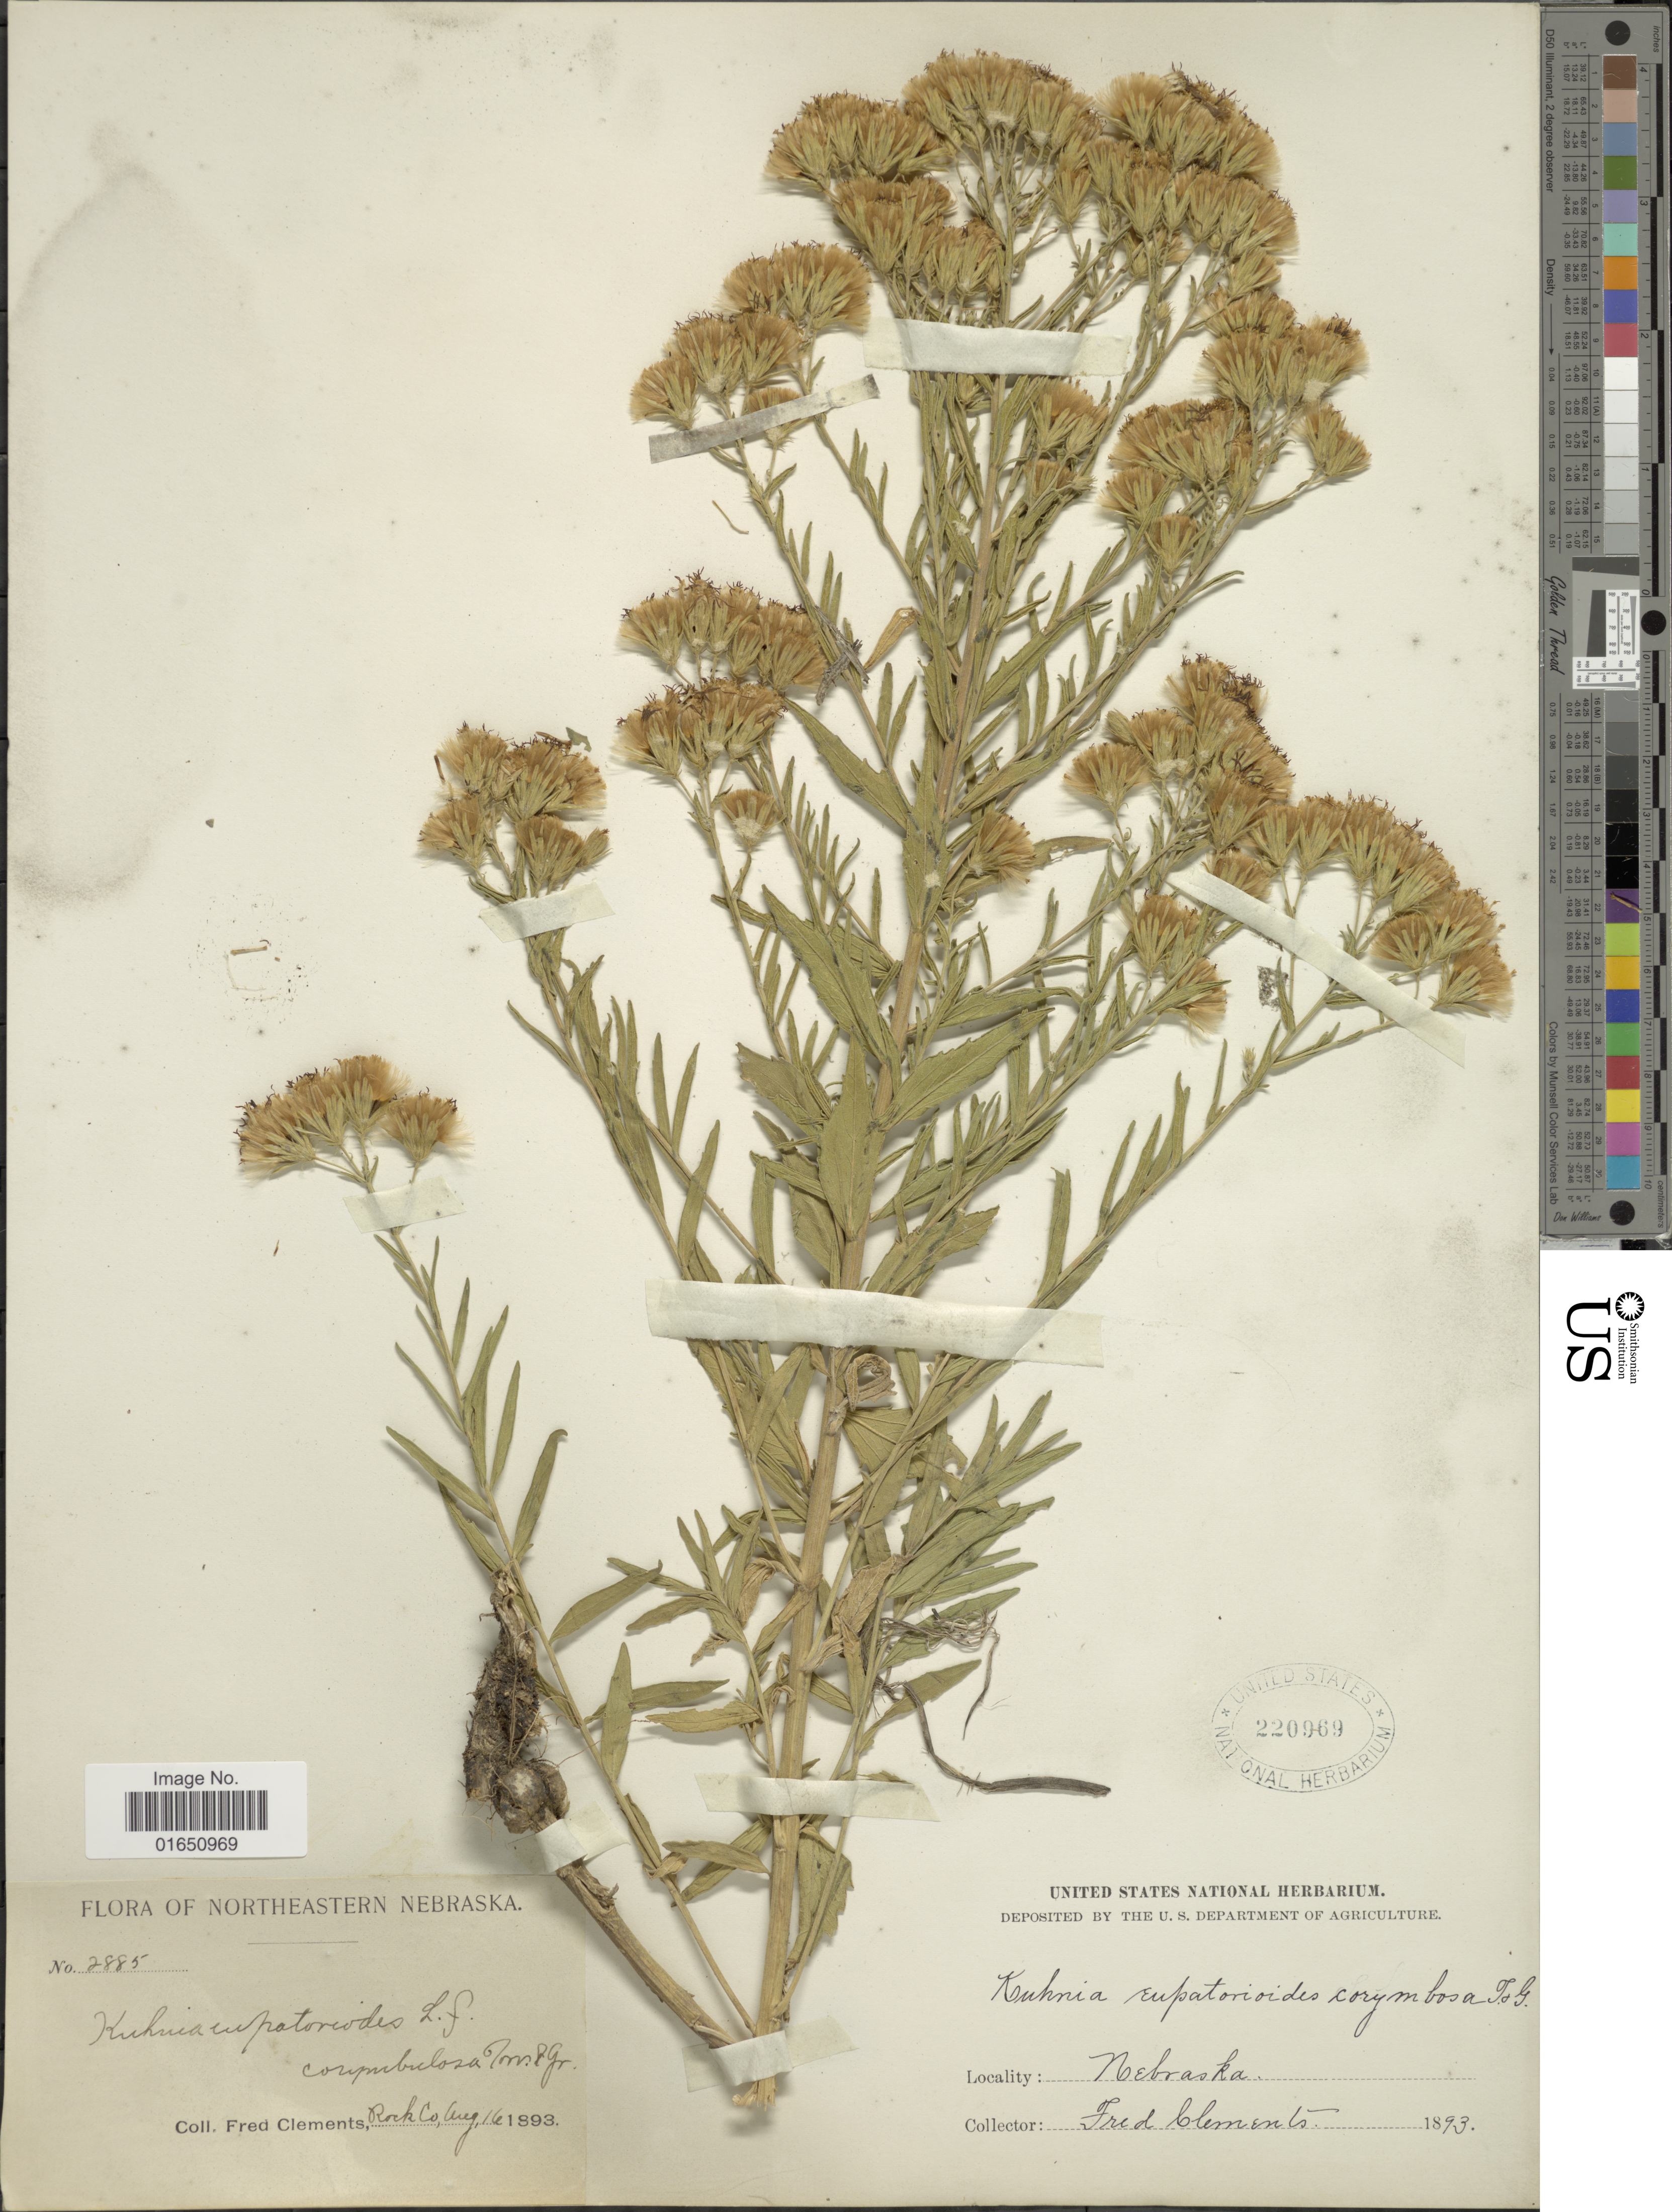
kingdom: Plantae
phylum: Tracheophyta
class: Magnoliopsida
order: Asterales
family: Asteraceae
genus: Brickellia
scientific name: Brickellia eupatorioides var. corymbulosa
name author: (Torr. & A. Gray) Shinners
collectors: F. Clements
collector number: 2885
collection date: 1893-08-16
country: United States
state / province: Nebraska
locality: Northeastern Nebraska, Rock Co.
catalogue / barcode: US 220969